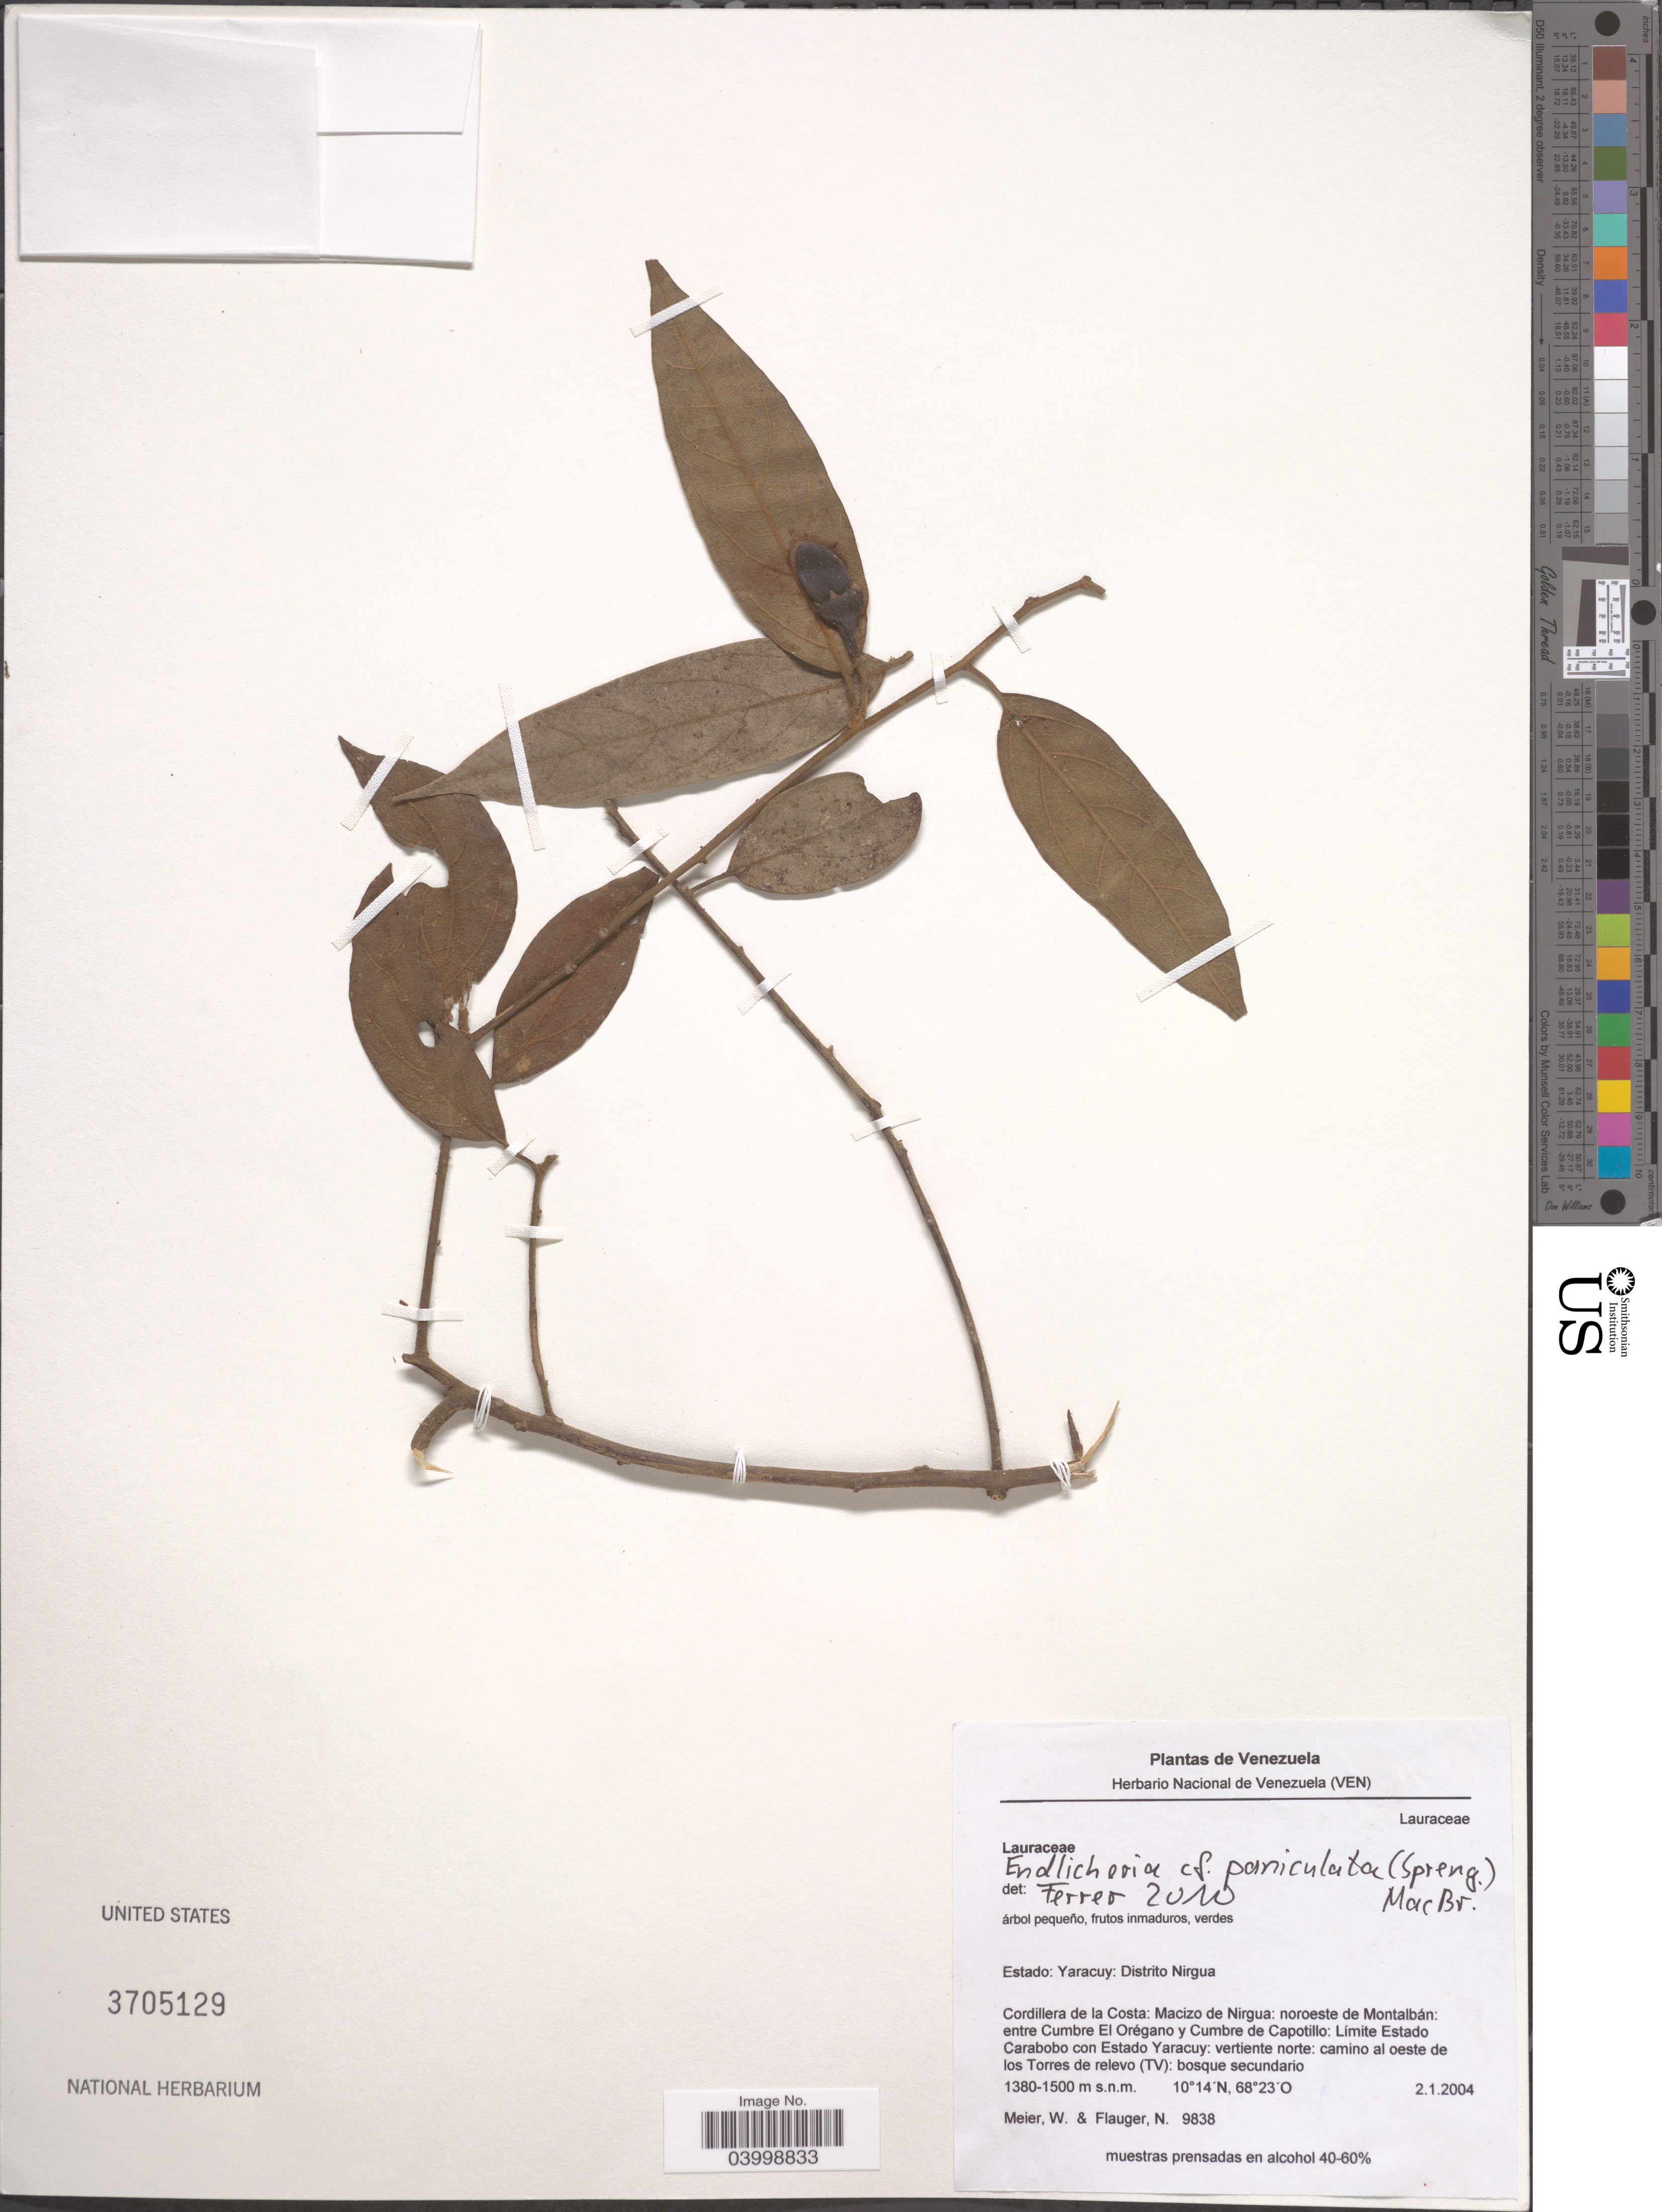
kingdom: Plantae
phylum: Tracheophyta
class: Magnoliopsida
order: Laurales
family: Lauraceae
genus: Endlicheria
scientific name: Endlicheria acuminata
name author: Kosterm.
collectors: W. Meier & N. Flauger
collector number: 9838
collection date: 2004-01-02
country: Venezuela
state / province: Yaracuy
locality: Distrito Nirgua. Cordillera de la Costa: Macizo de Nirgua: noroeste de Montalbán: entre Cumbre El Orégano y Cumbre de Capotillo: Límite Estado Carabobo con Estado Yaracuy: vertiente norte:camino al oeste de los Torres de relevo (TV).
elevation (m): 1380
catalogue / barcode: US 3705129